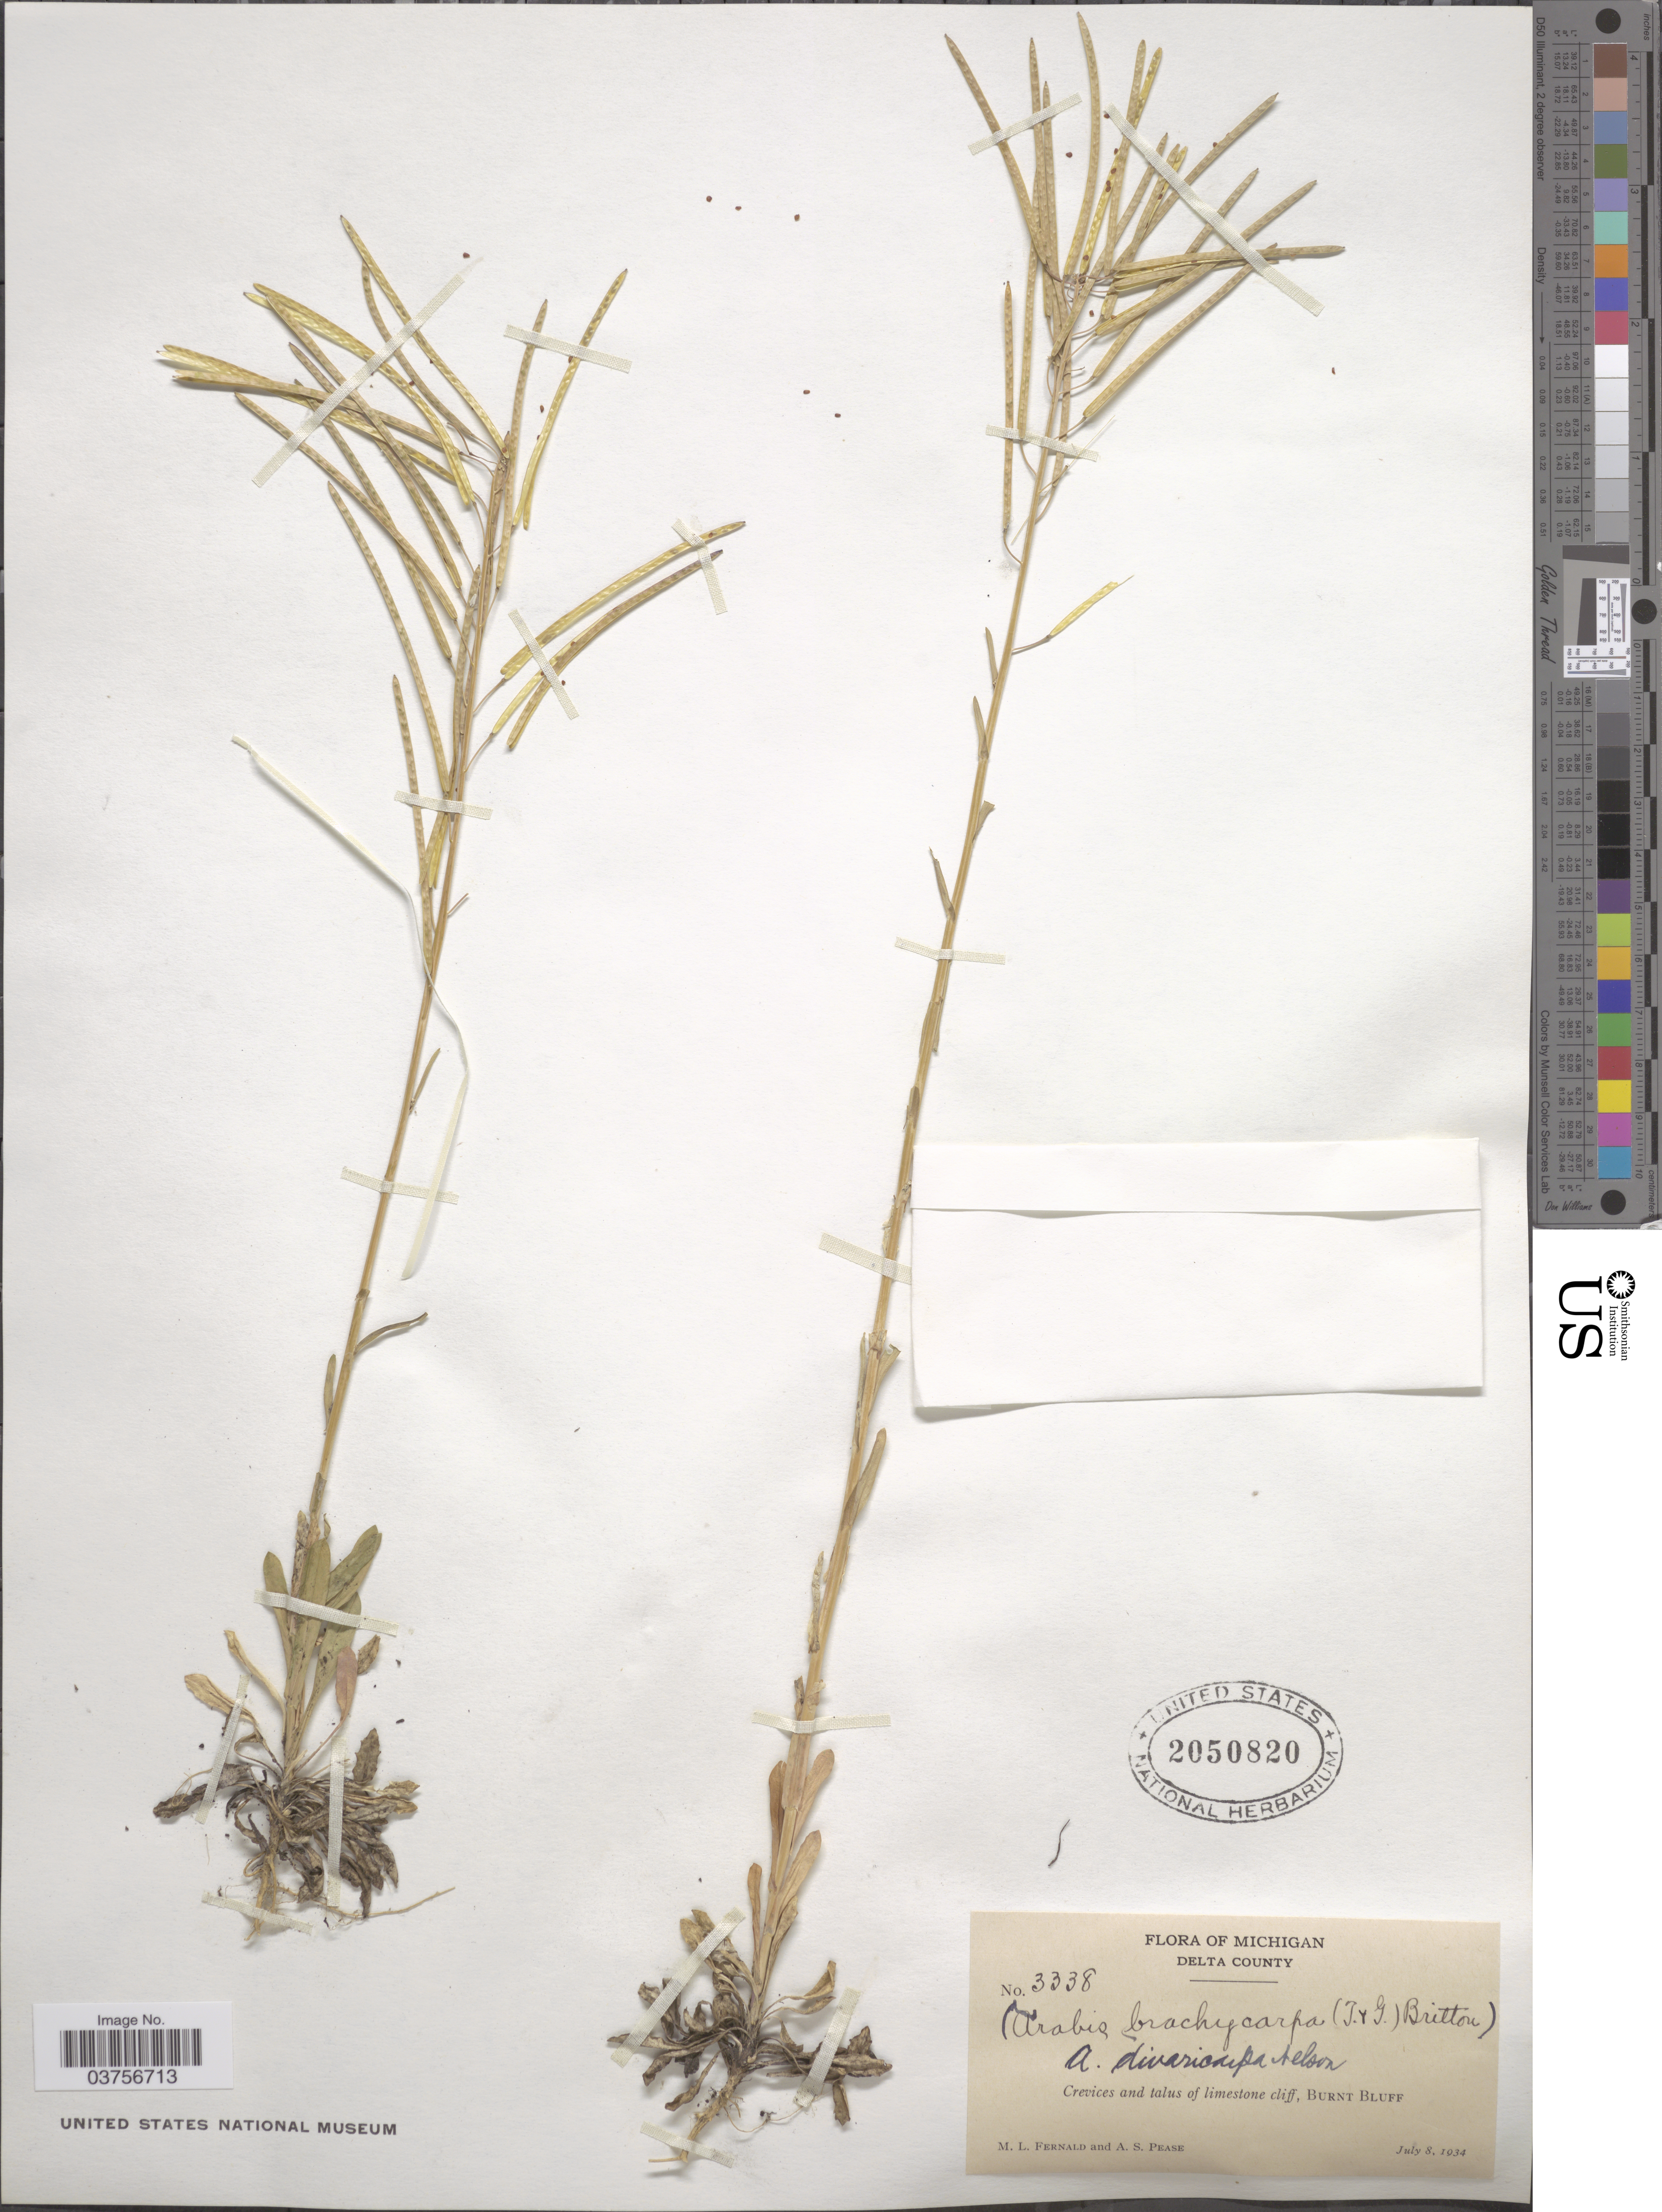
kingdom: Plantae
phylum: Tracheophyta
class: Magnoliopsida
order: Brassicales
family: Brassicaceae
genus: Arabis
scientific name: Arabis divaricarpa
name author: A. Nelson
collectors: M. L. Fernald & A. S. Pease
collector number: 3338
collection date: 1934-07-08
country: United States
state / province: Michigan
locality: Delta County. Burnt Bluff.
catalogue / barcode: US 2050820